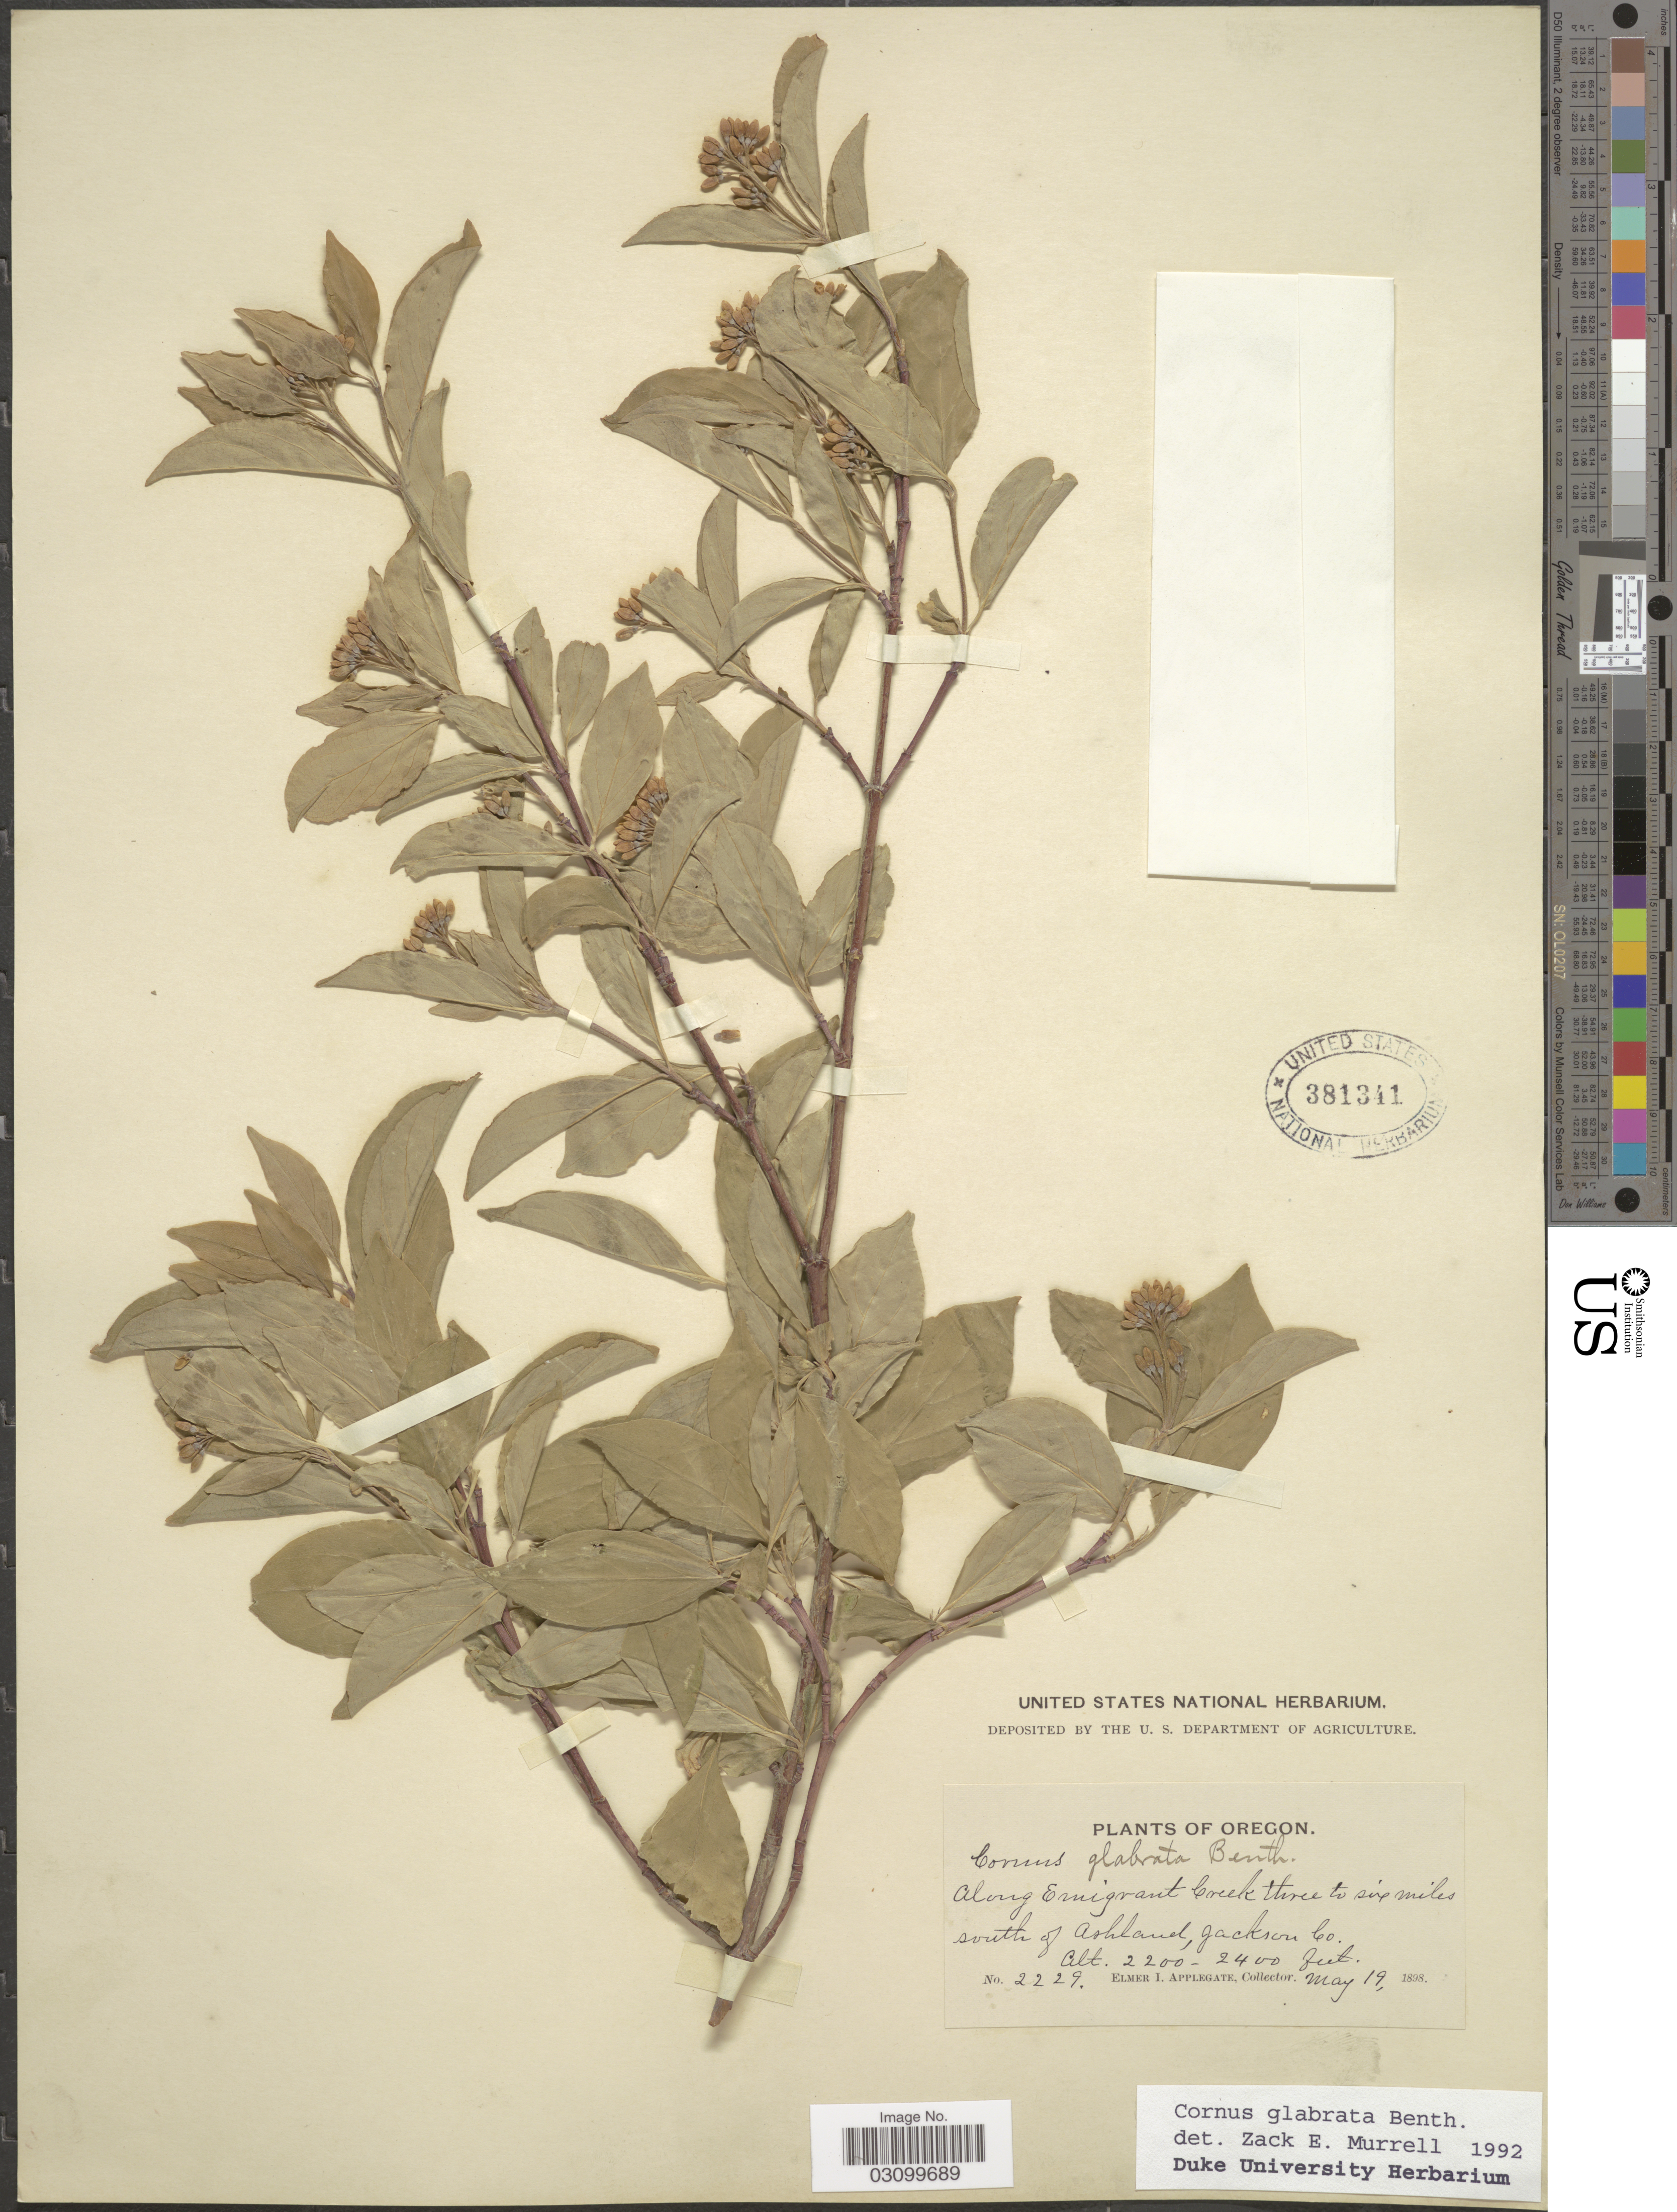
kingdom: Plantae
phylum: Tracheophyta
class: Magnoliopsida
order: Cornales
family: Cornaceae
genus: Cornus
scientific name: Cornus glabrata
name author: Benth.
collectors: E. I. Applegate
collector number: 2229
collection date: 1898-05-19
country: United States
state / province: Oregon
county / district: Jackson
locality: Along Emigrant Creek. Three to six miles south of Ashland, Jackson Co.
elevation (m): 671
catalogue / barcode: US 381341